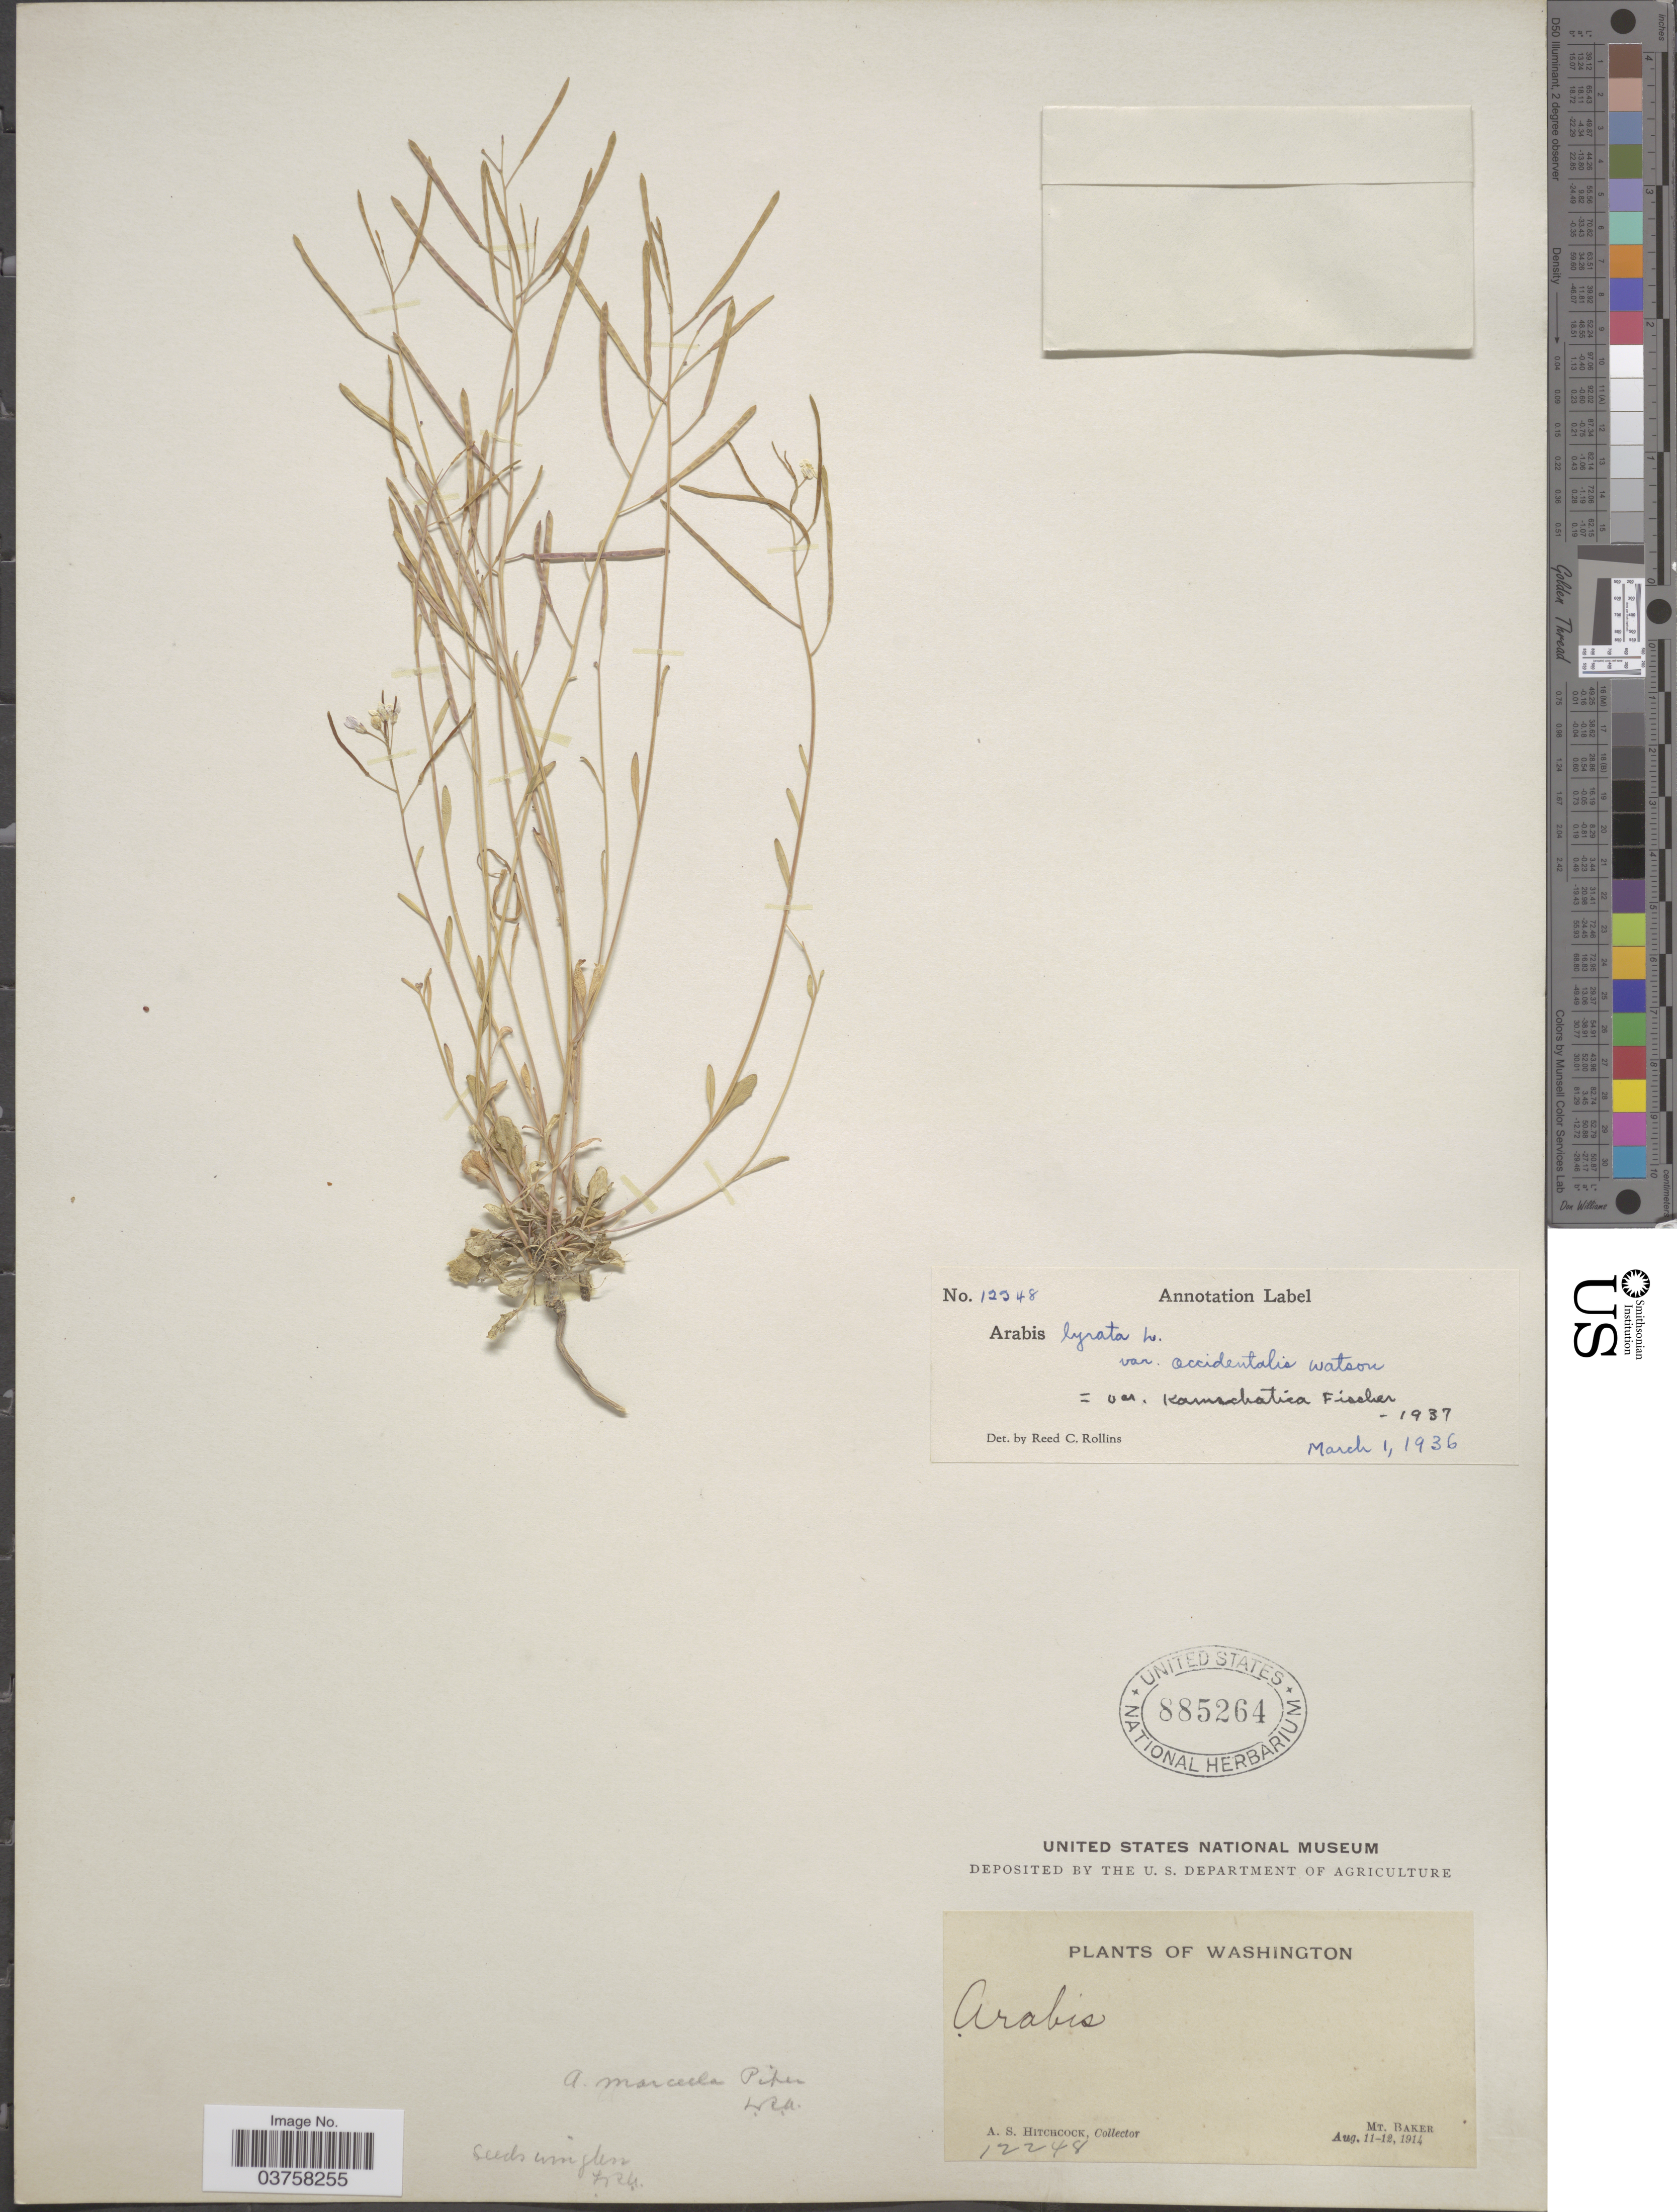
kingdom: Plantae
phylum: Tracheophyta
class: Magnoliopsida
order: Brassicales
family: Brassicaceae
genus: Arabidopsis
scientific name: Arabidopsis lyrata subsp. kamchatica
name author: (Fisch. ex DC.) O'Kane & Al-Shehbaz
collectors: A. S. Hitchcock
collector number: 12248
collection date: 1914-08-11/1914-08-12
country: United States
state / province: Washington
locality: Mt. Baker.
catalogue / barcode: US 885264